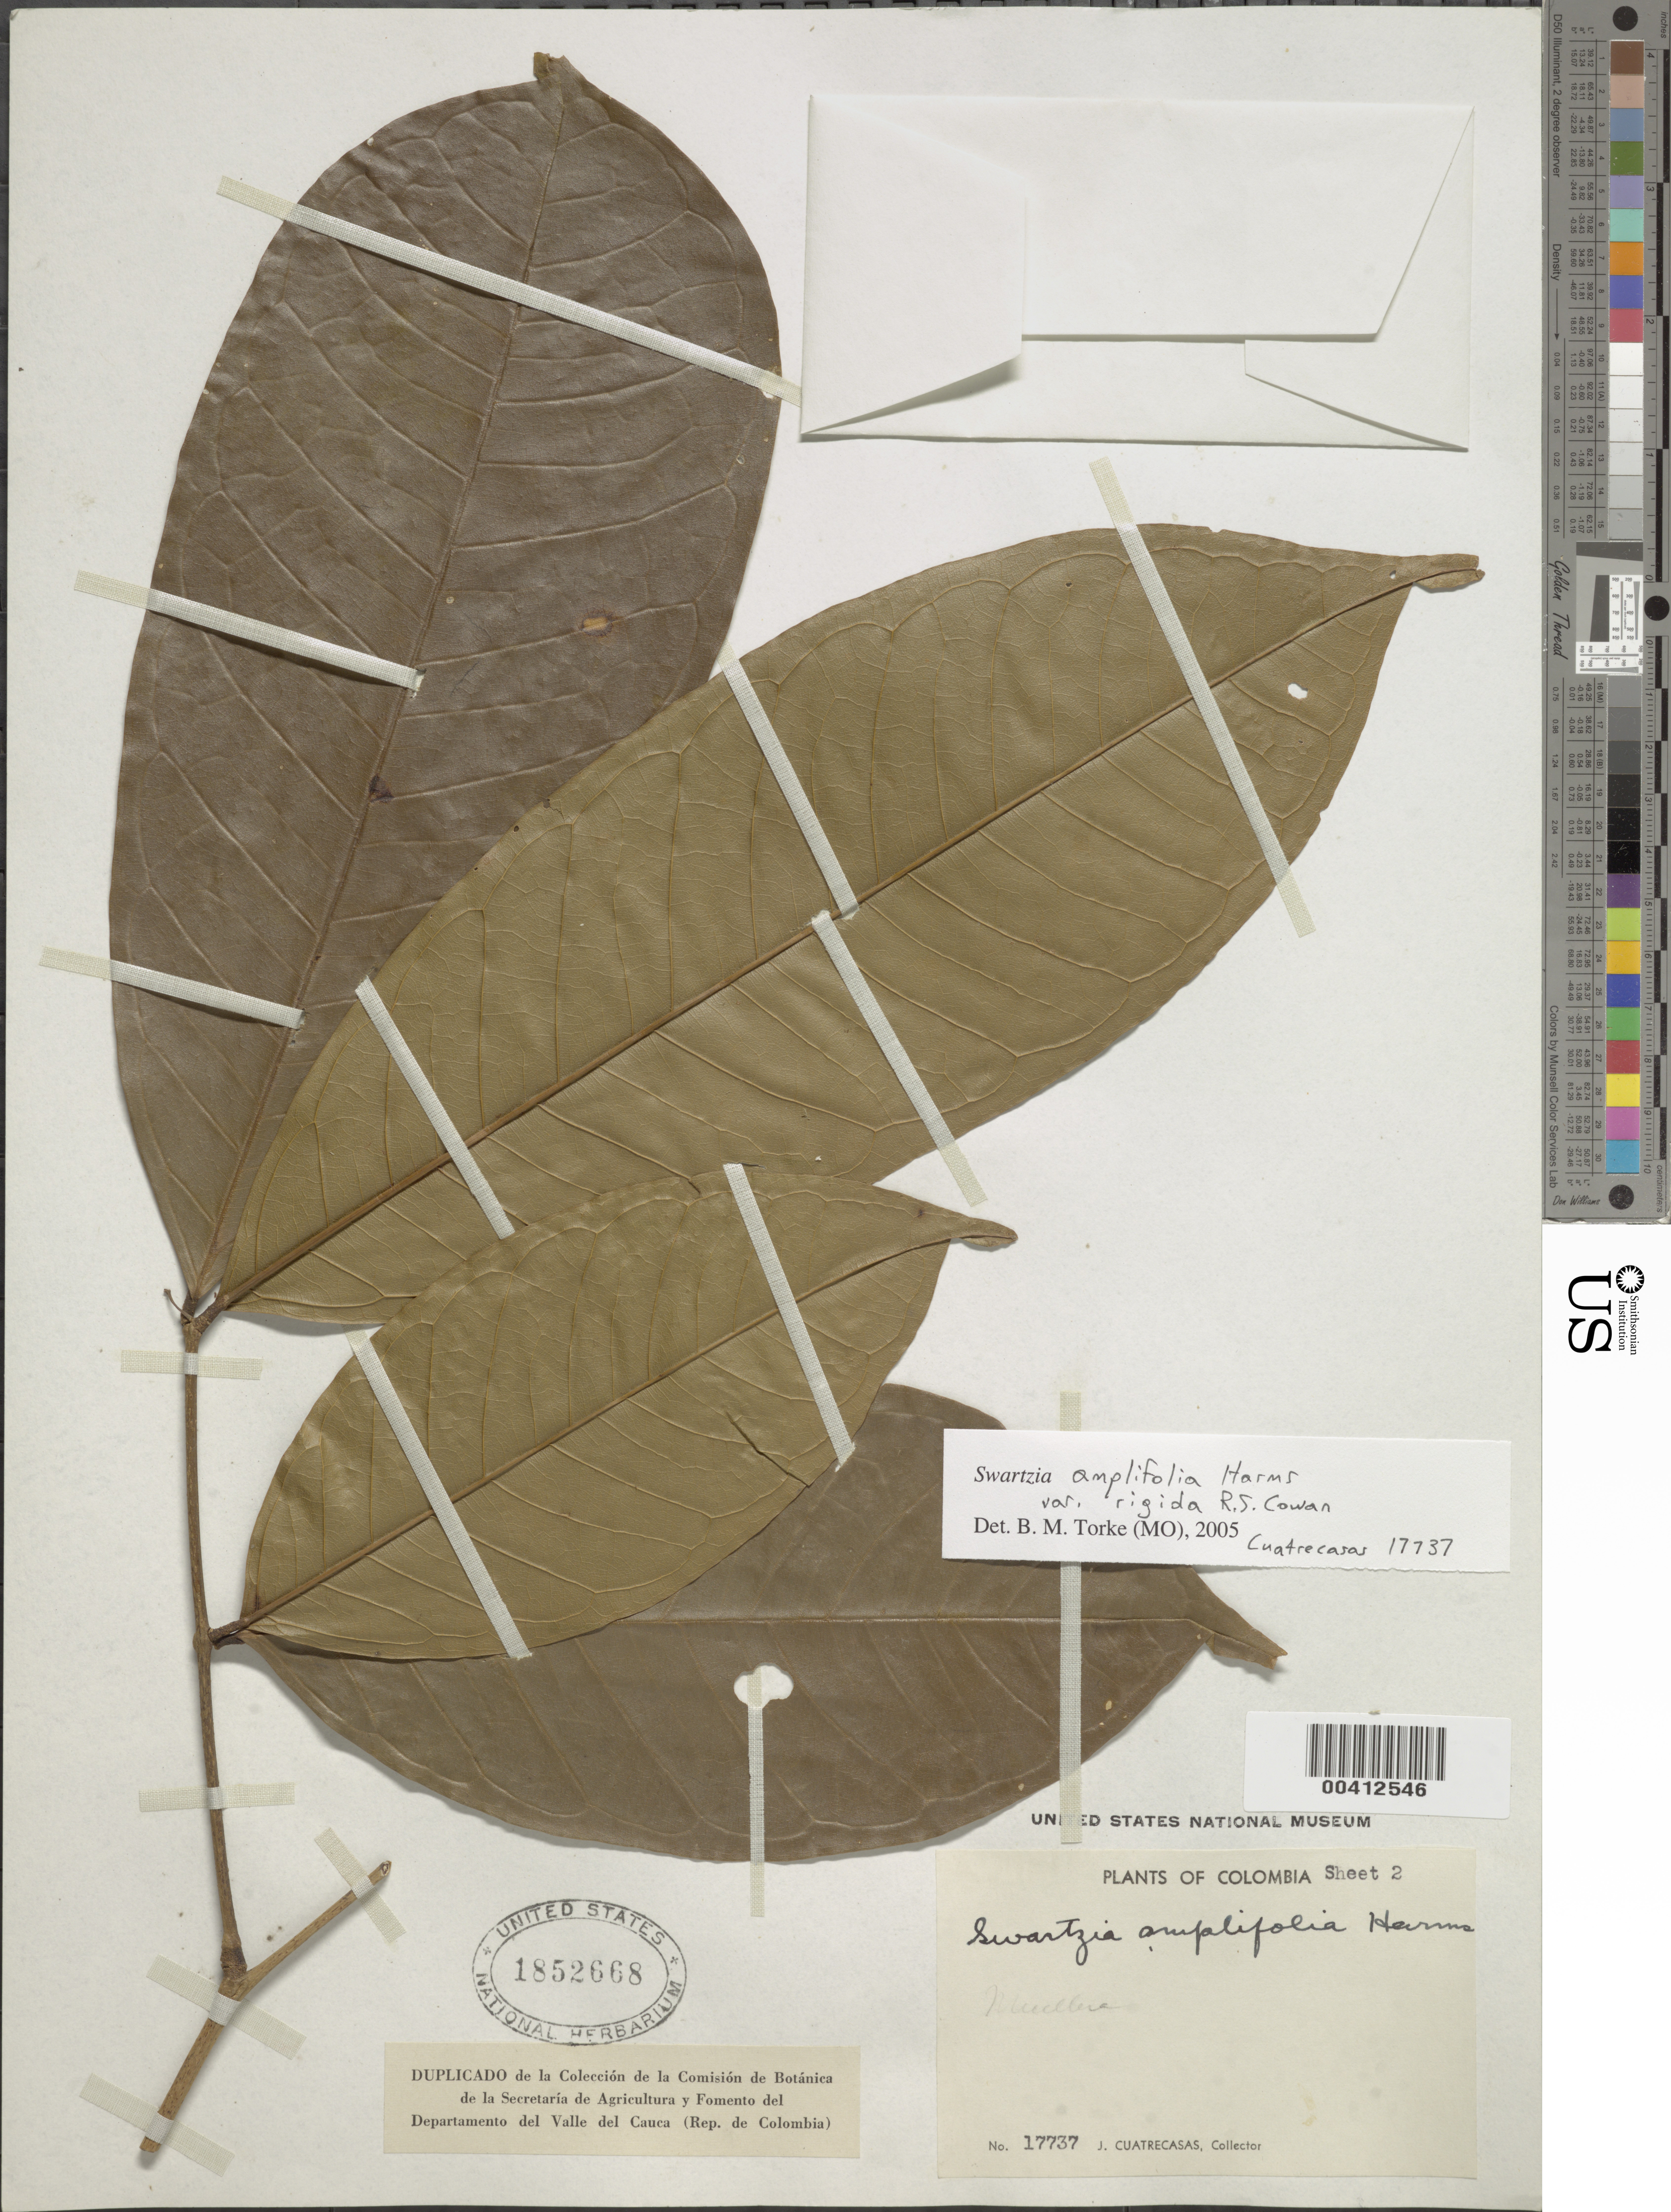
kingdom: Plantae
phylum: Tracheophyta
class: Magnoliopsida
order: Fabales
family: Fabaceae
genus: Swartzia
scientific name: Swartzia amplifolia var. rigida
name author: R.S. Cowan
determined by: Torke, B. M., (MO)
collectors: J. Cuatrecasas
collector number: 17737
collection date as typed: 17 May 1944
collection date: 1944-05-17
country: Colombia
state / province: Valle del Cauca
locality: Corosal, Quebrada, Costa del Pacifico, Rio Cajambre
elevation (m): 0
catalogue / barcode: US 1852668